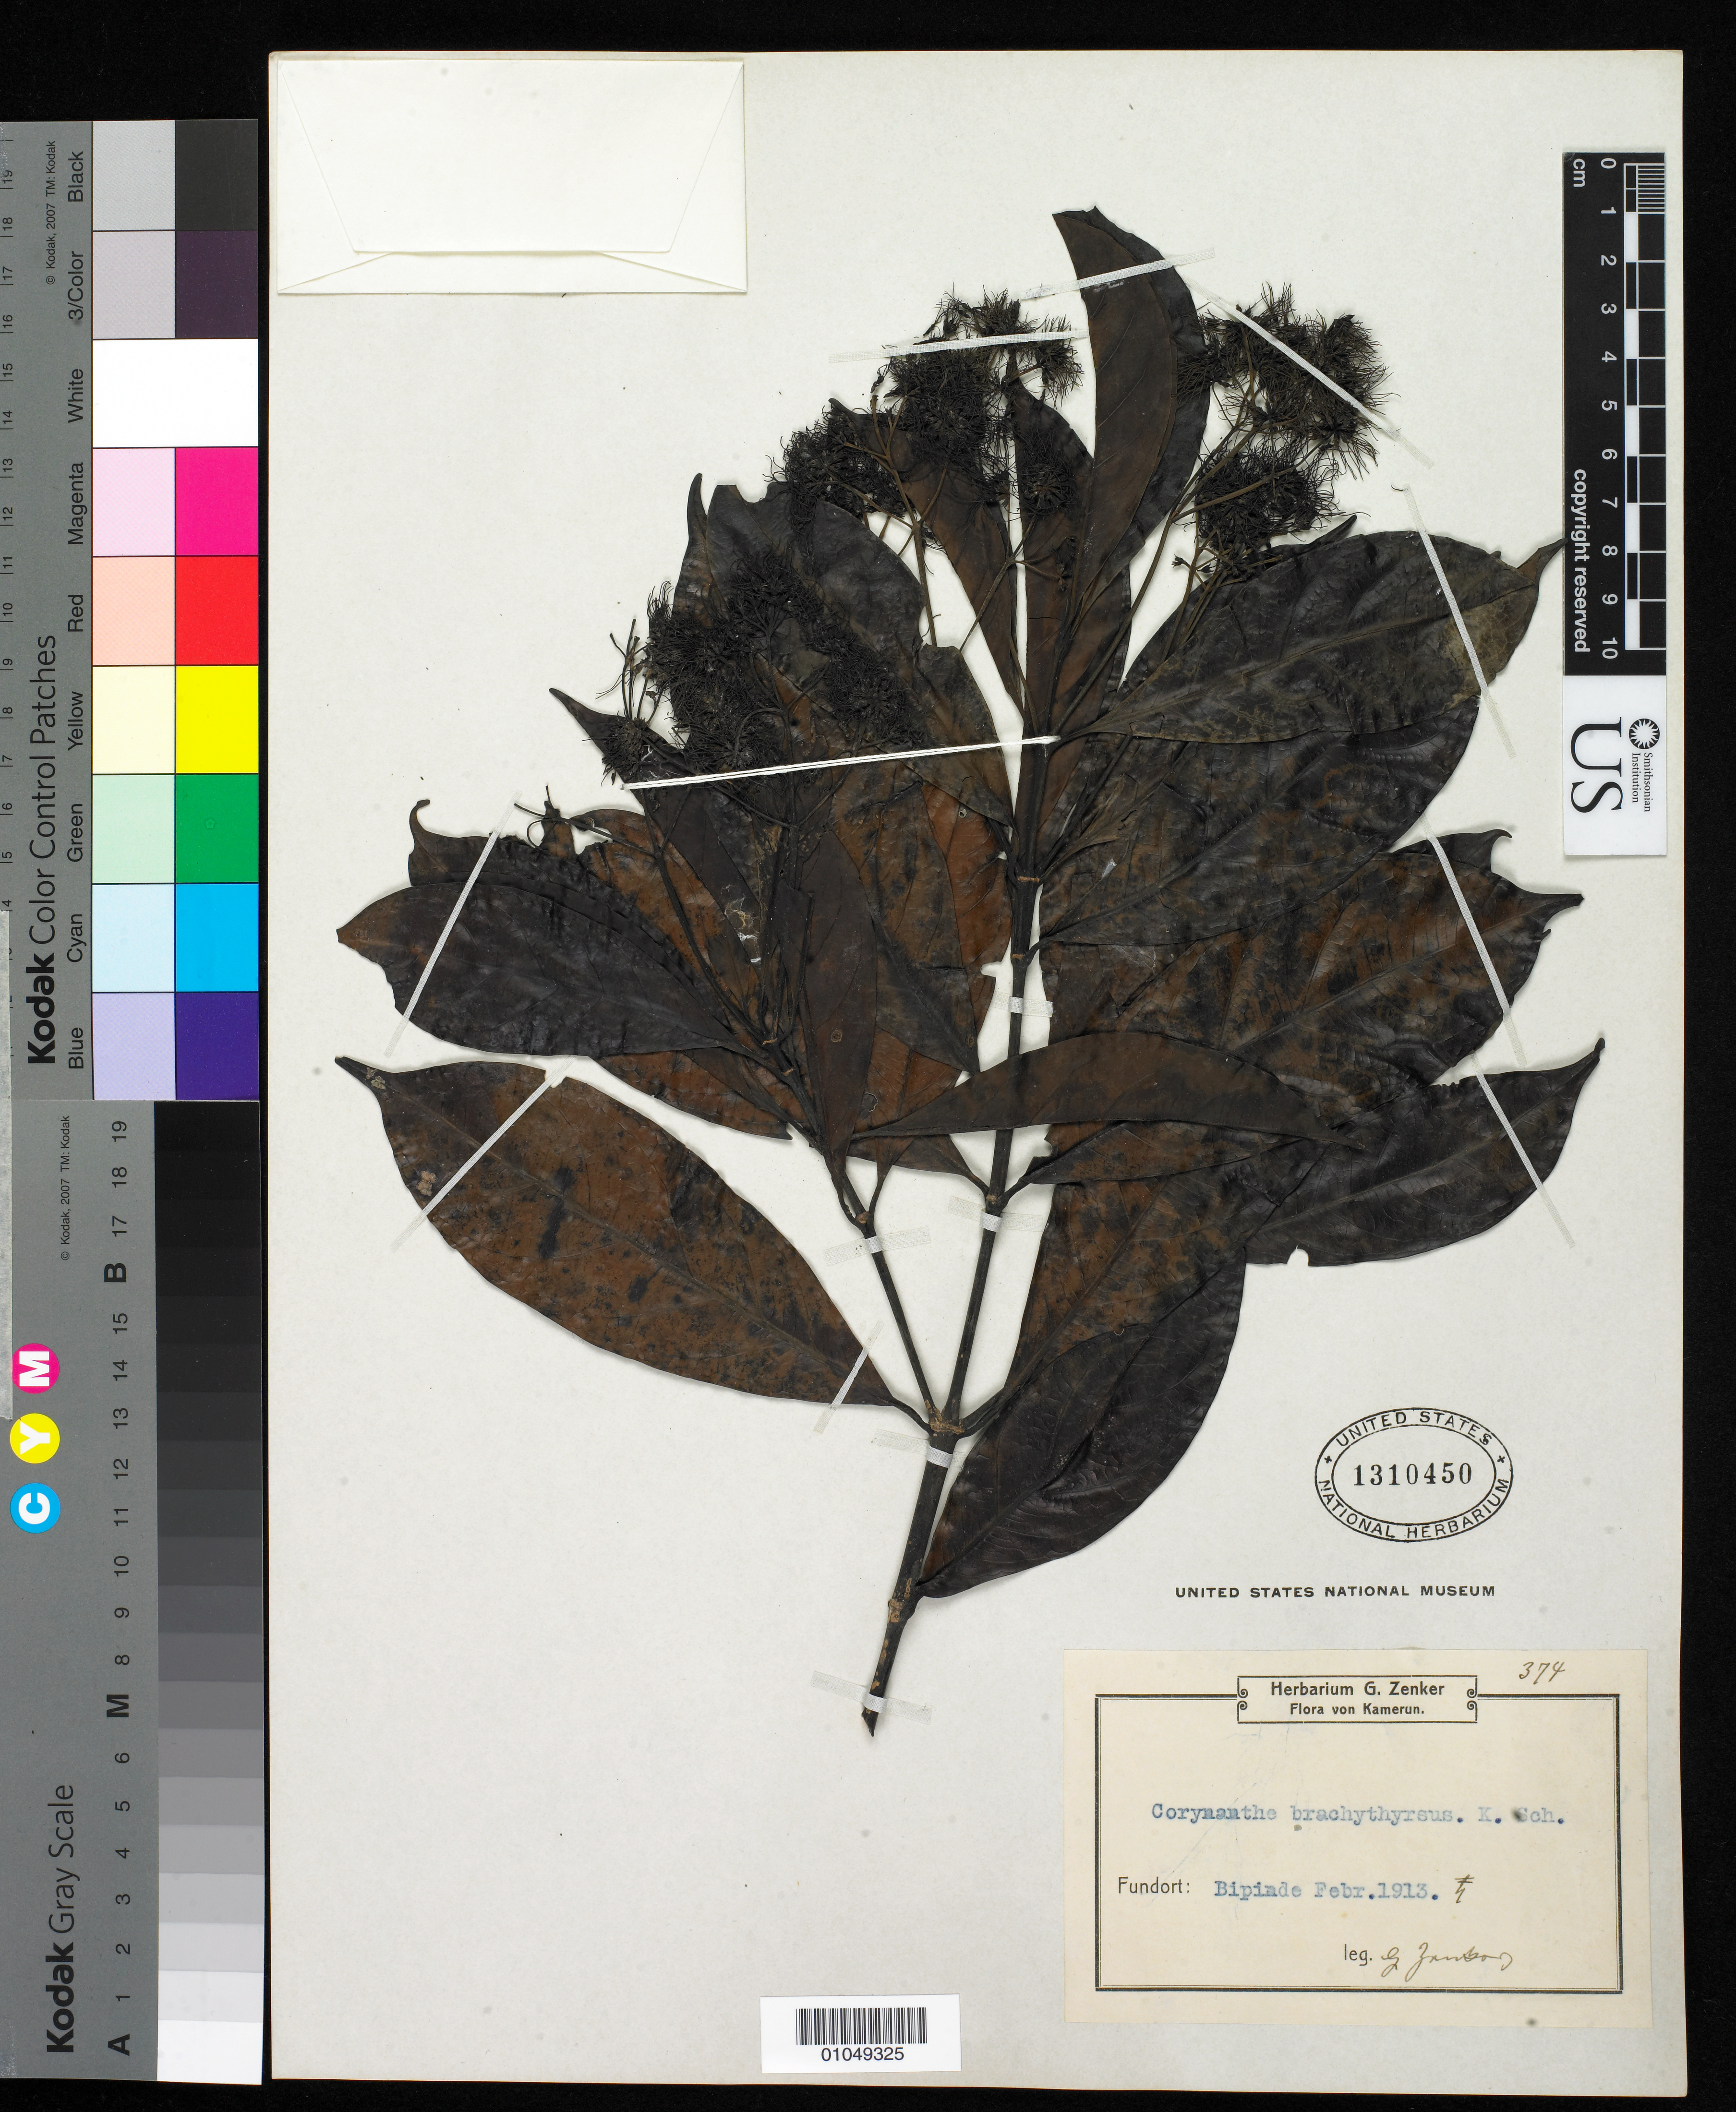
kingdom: Plantae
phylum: Tracheophyta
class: Magnoliopsida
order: Gentianales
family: Rubiaceae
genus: Pausinystalia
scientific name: Pausinystalia brachythyrsum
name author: (K. Schum.) De Wild.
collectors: G. A. Zenker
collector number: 374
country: Cameroon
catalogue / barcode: US 1310450